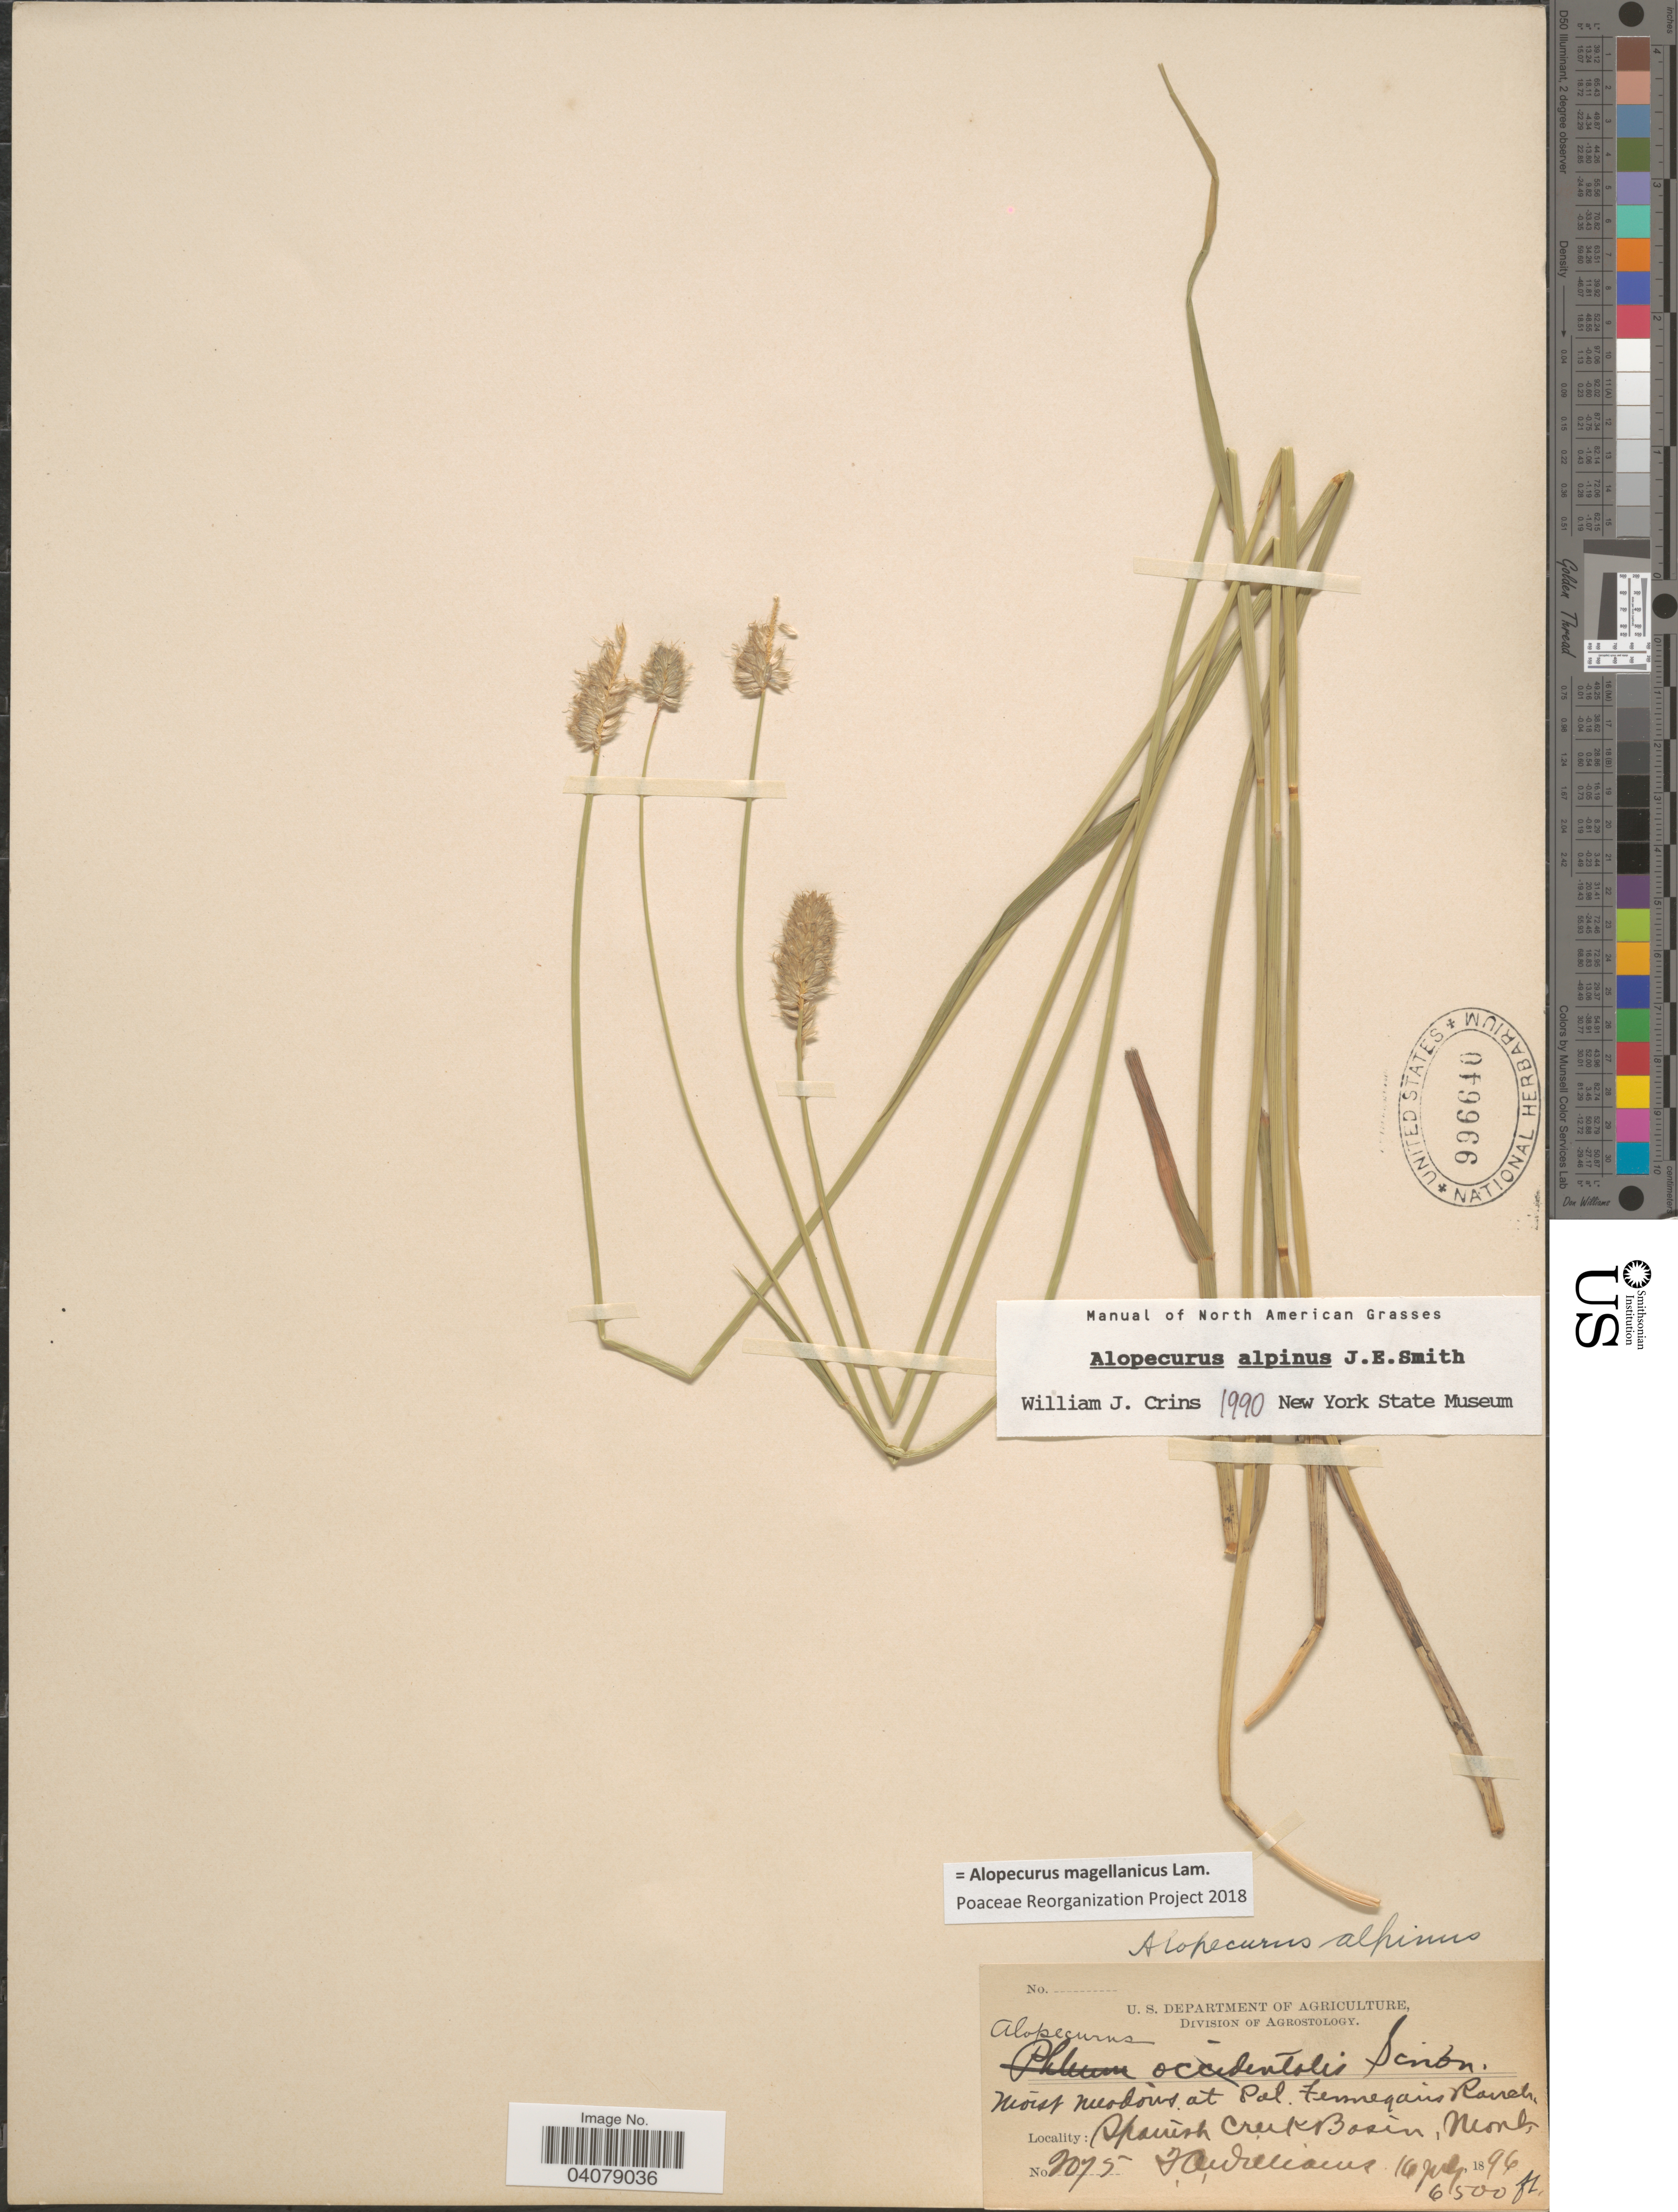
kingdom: Plantae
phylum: Tracheophyta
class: Liliopsida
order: Poales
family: Poaceae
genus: Alopecurus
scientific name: Alopecurus magellanicus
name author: Lam.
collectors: T. Williams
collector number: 2075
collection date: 1896-07-10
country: United States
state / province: Montana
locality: Moist meadows at Pol. Finneqans Ranch. Spanish Creek Basin.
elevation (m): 1981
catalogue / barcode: US 996640